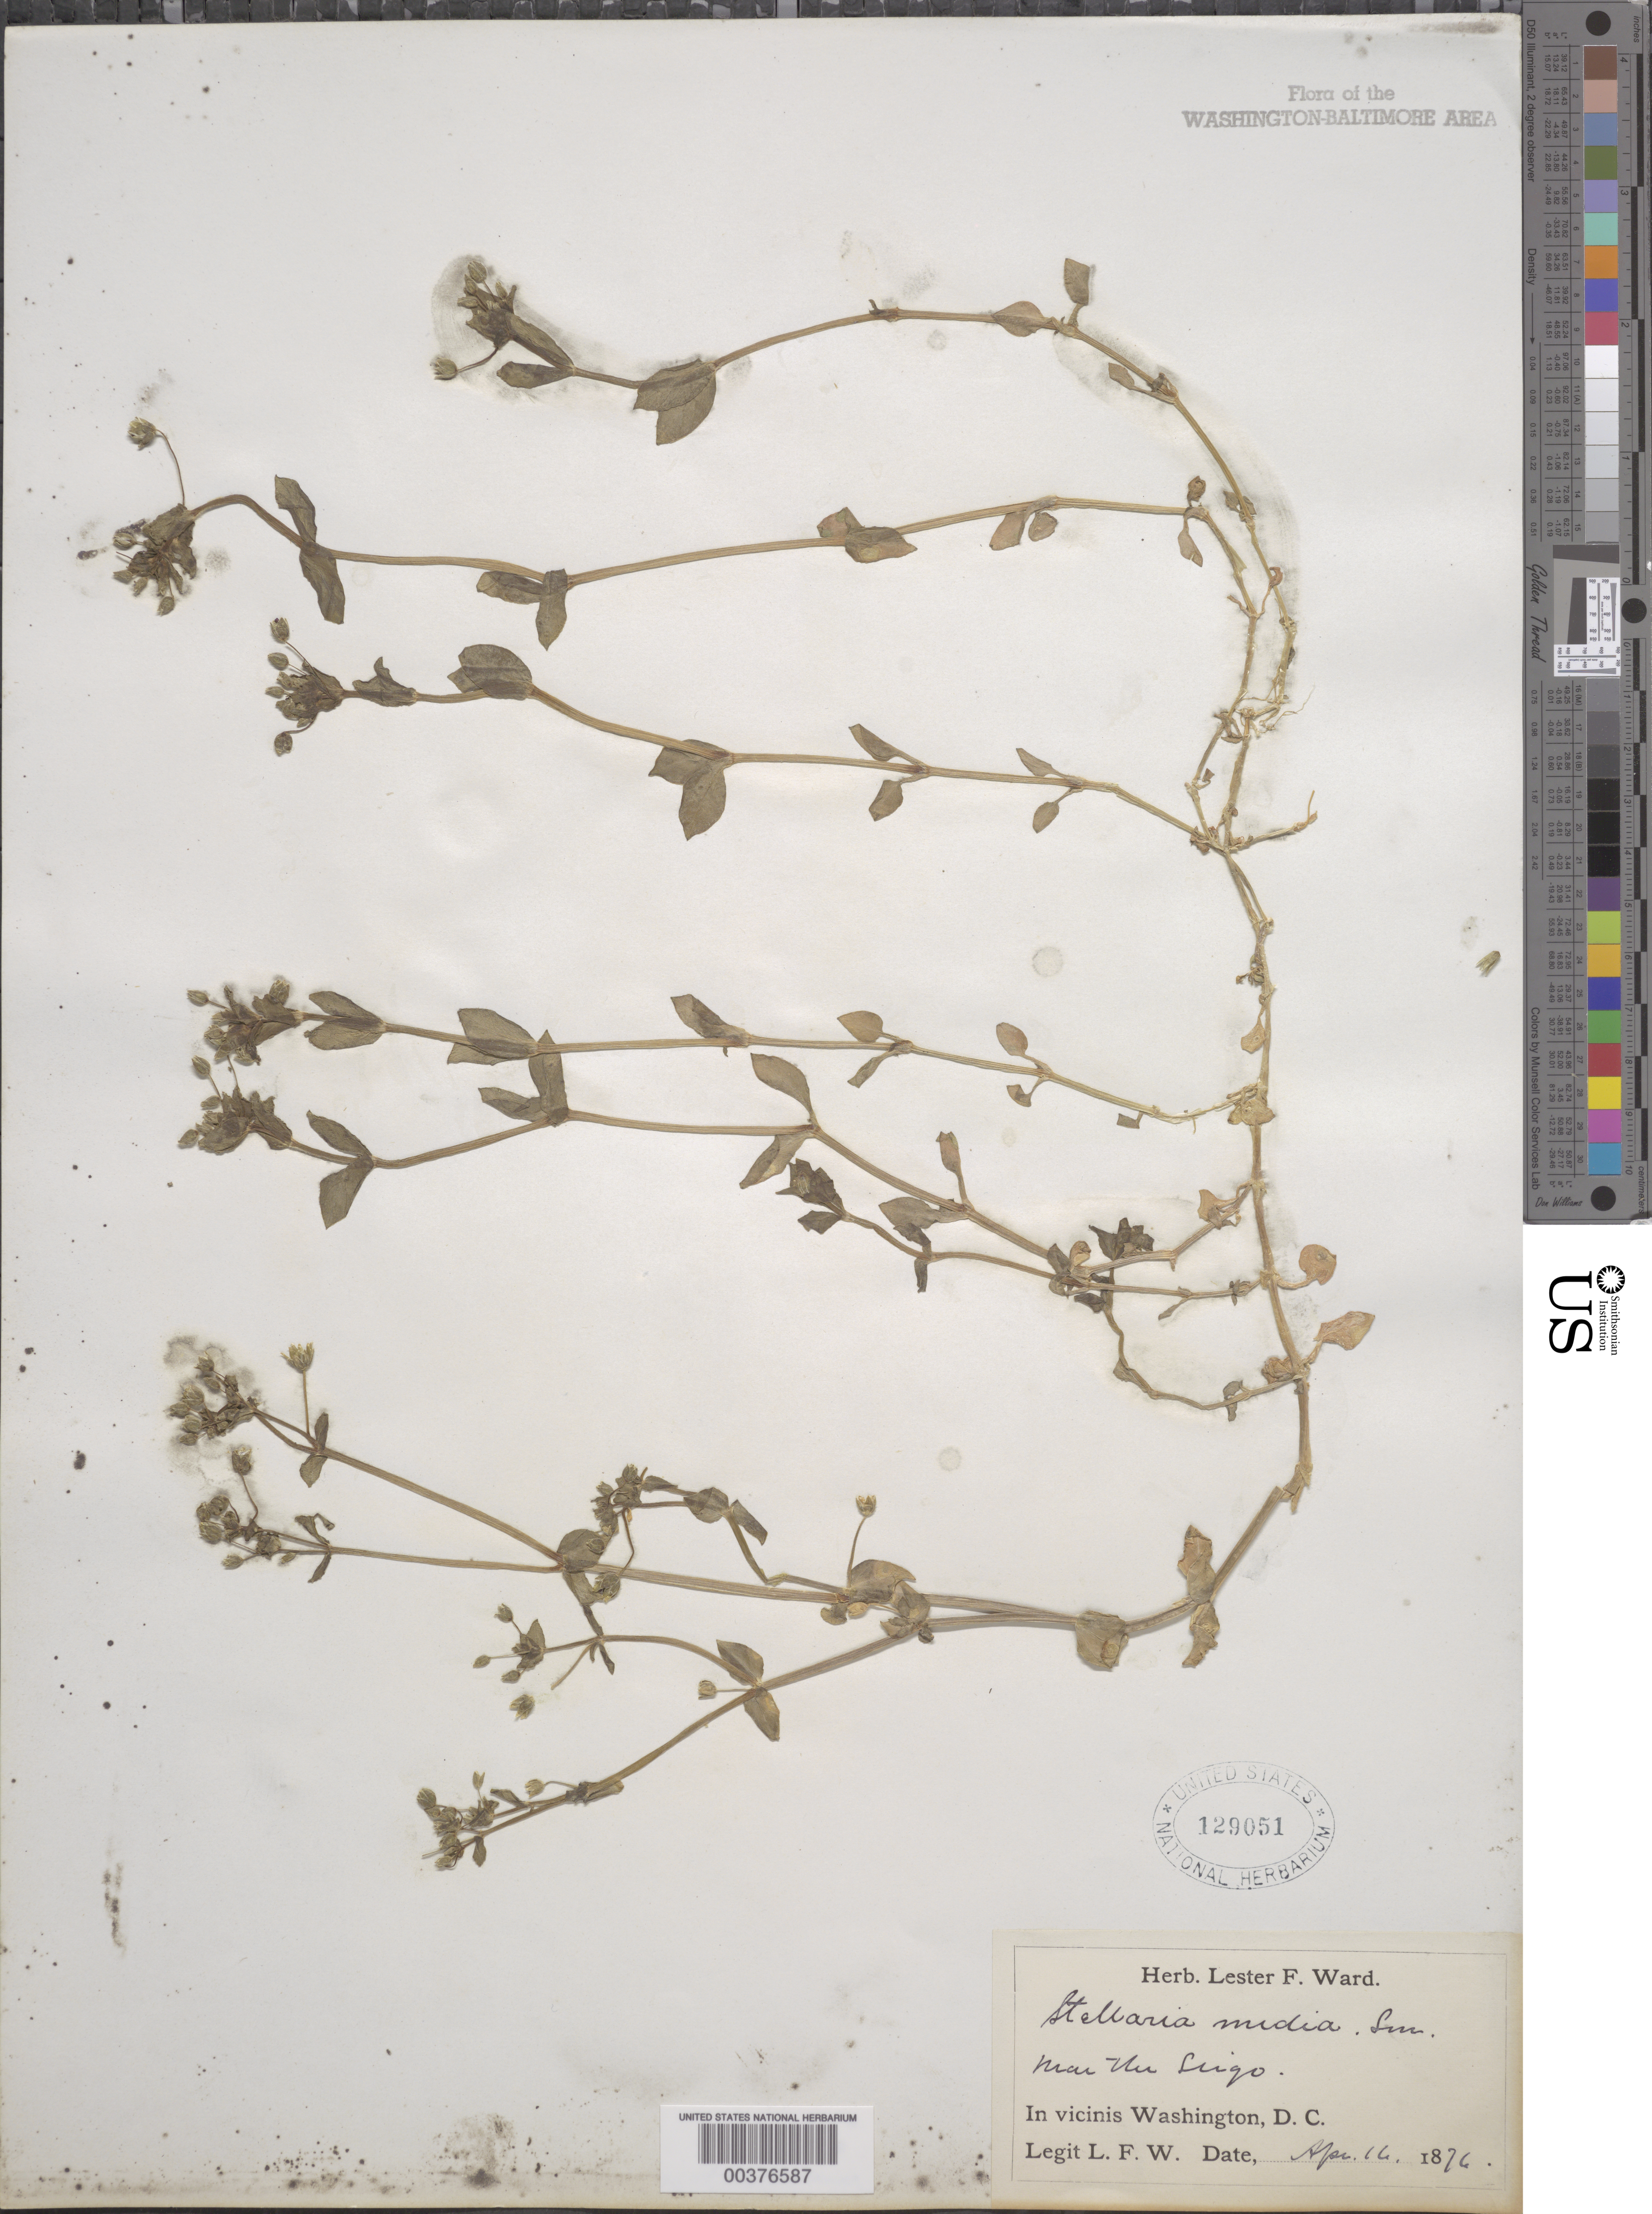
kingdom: Plantae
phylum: Tracheophyta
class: Magnoliopsida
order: Caryophyllales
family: Caryophyllaceae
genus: Stellaria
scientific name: Stellaria media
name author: (L.) Vill.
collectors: L. F. Ward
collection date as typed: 16 Apr 1876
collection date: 1876-04-16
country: United States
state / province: Maryland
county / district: Montgomery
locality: Sligo vicinity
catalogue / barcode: US 129051